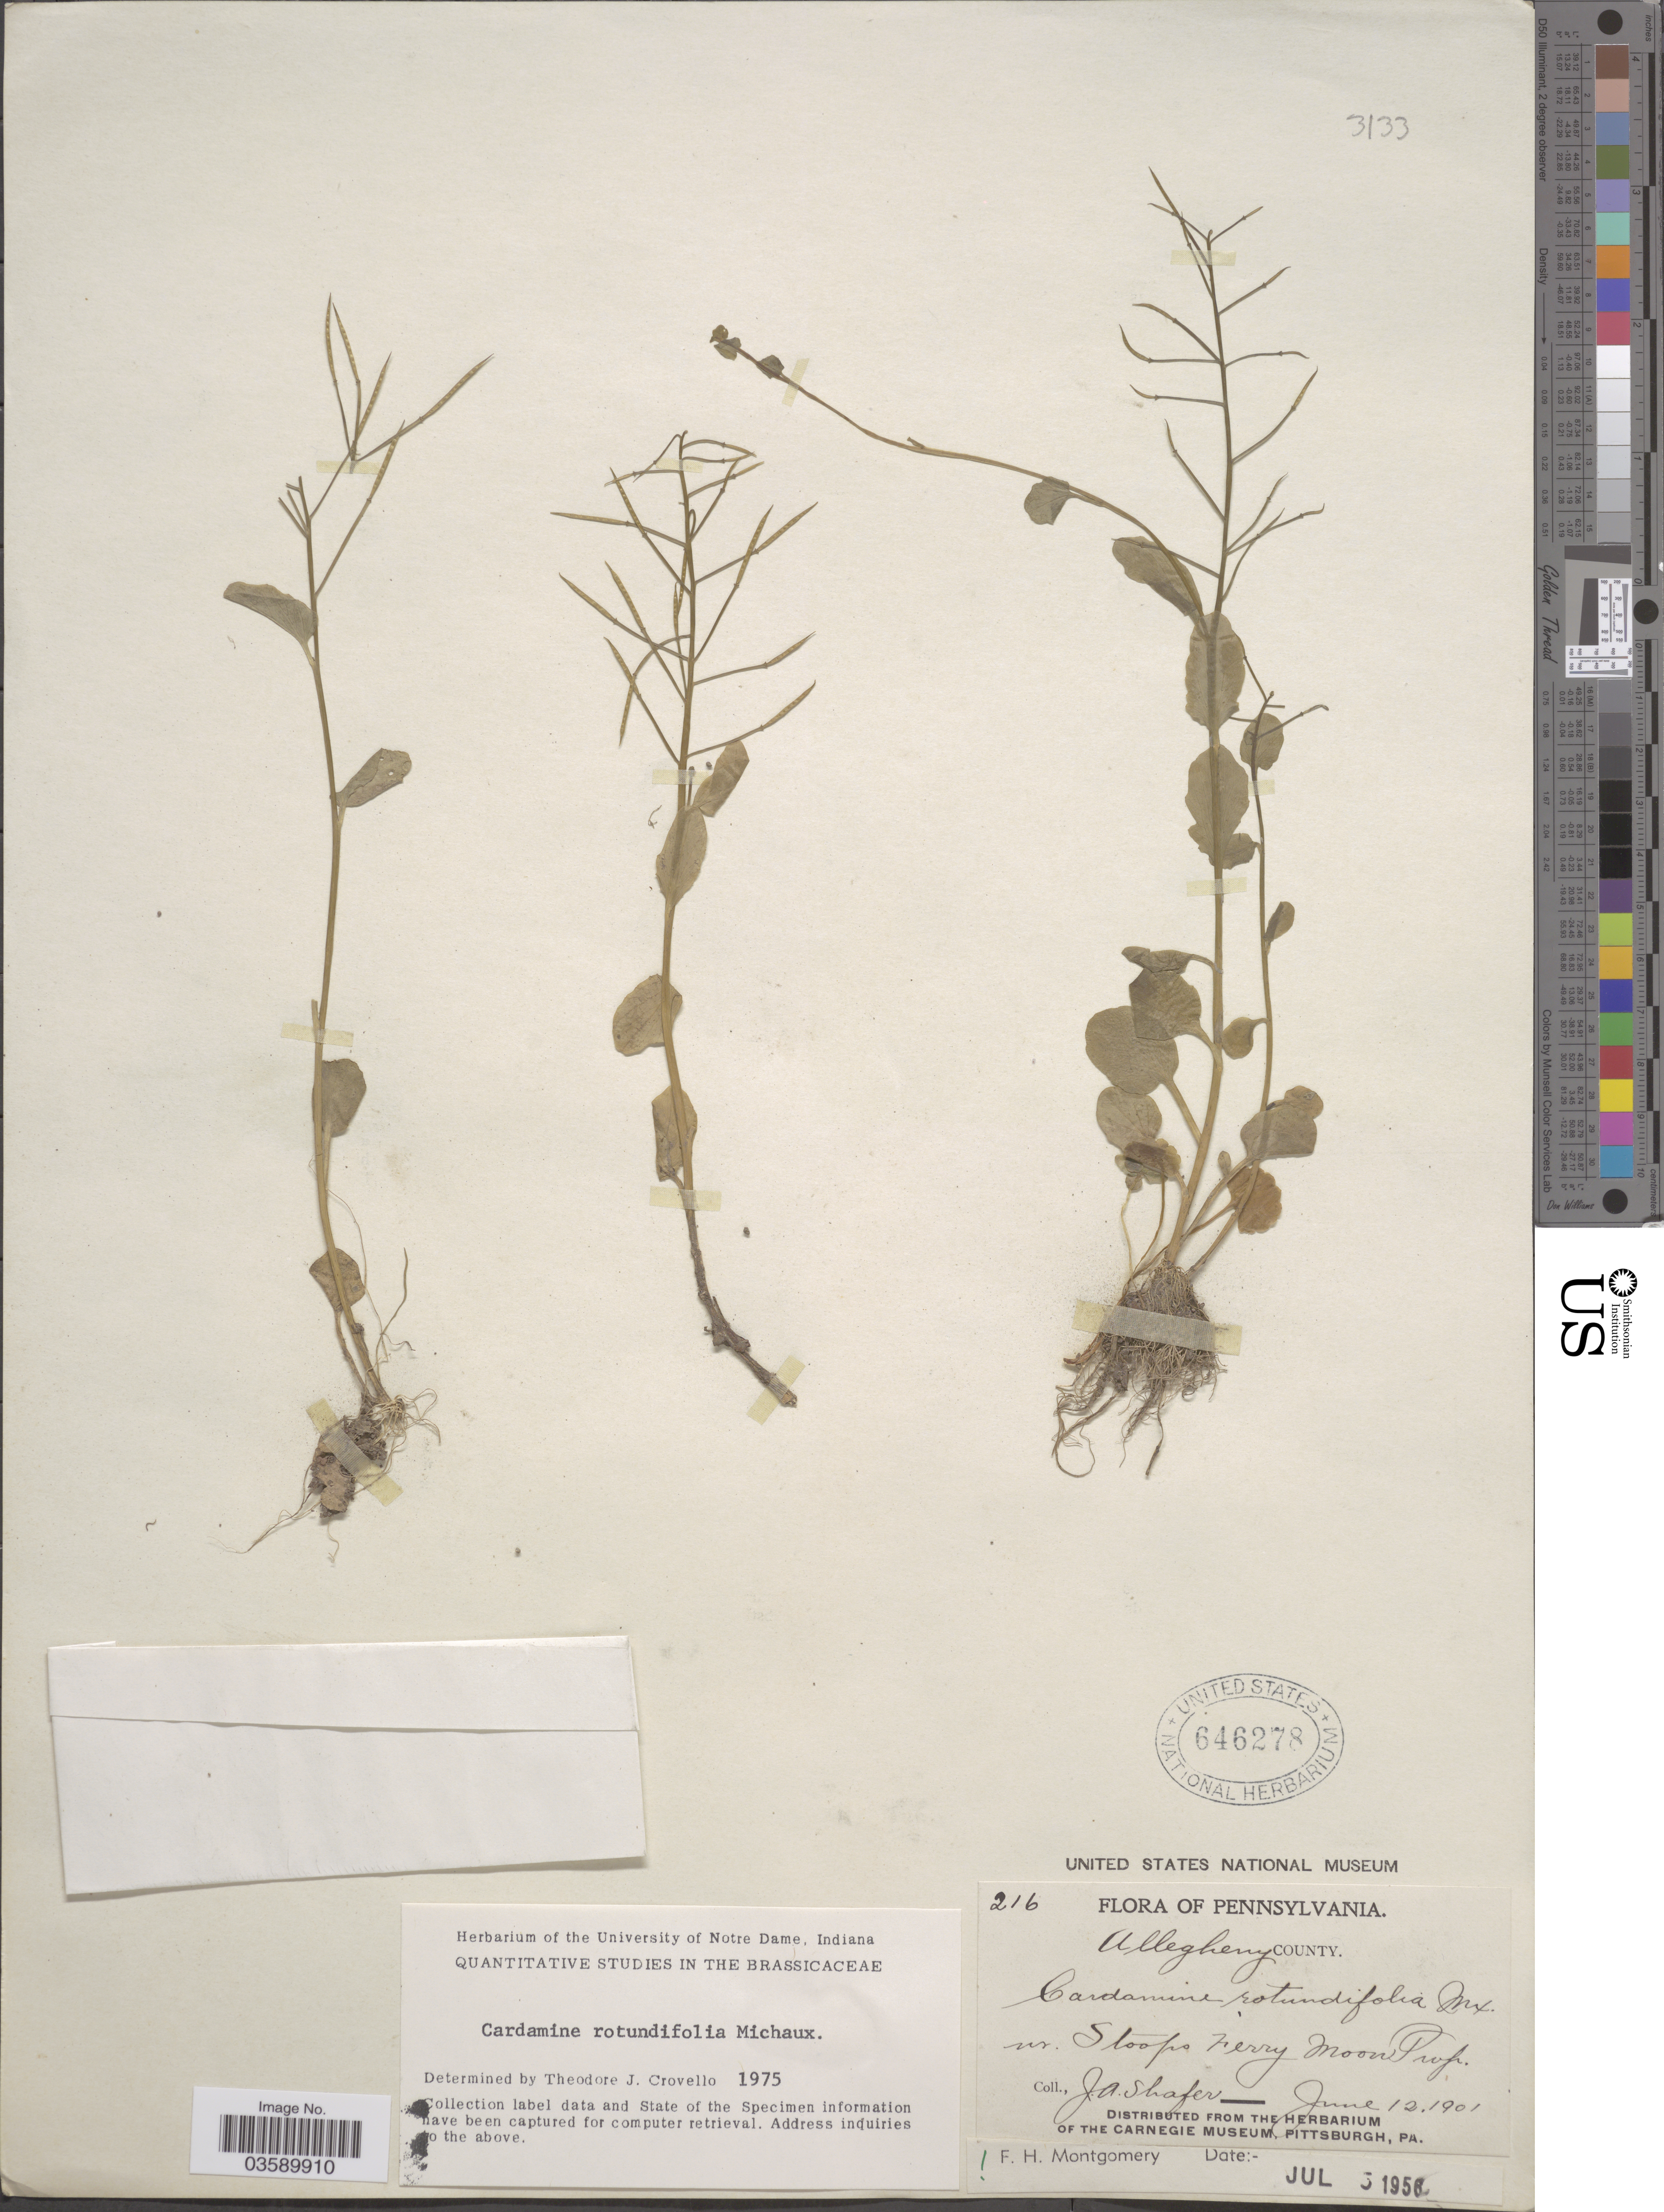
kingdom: Plantae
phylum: Tracheophyta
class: Magnoliopsida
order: Brassicales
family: Brassicaceae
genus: Cardamine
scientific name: Cardamine rotundifolia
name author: Michx.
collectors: J. A. Shafer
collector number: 216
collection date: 1901-06-12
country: United States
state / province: Pennsylvania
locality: Allegheny County. Nr. Stoops Ferry Moon Twp.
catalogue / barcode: US 646278